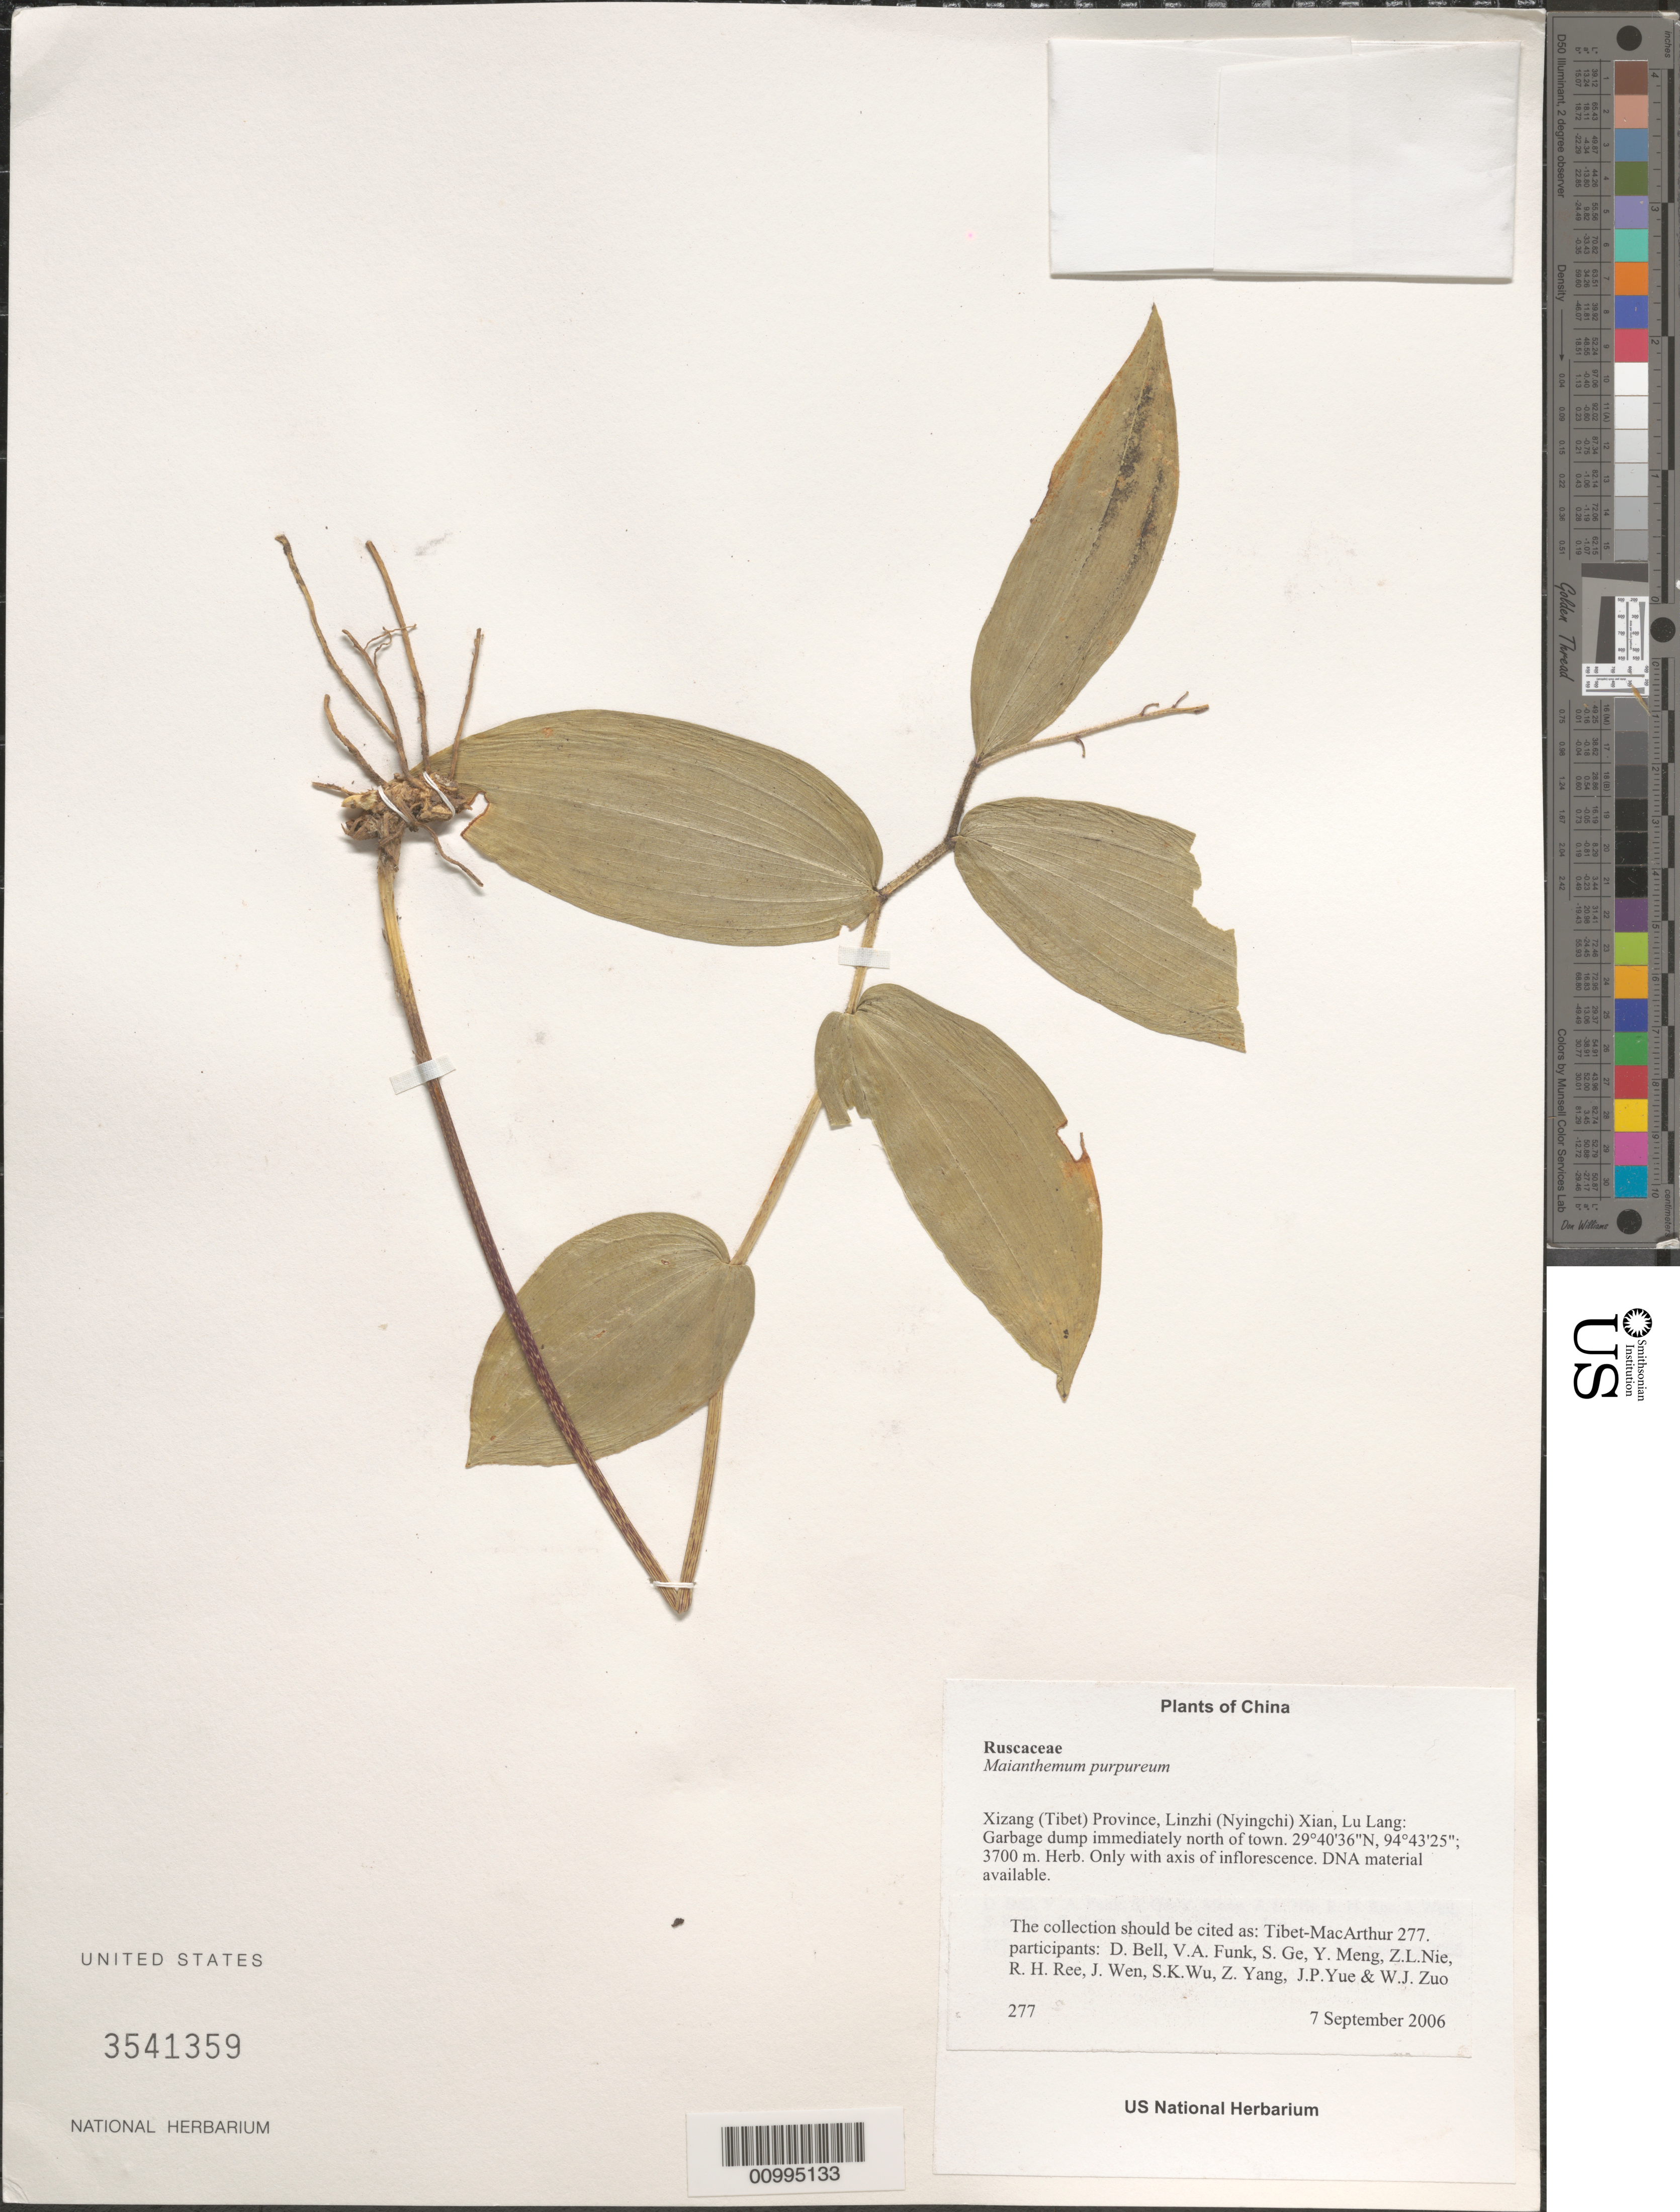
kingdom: Plantae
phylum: Tracheophyta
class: Liliopsida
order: Asparagales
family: Asparagaceae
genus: Maianthemum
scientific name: Maianthemum purpureum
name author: (Wall.) LaFrankie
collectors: Tibet-MacArthur, D. A. Bell, V. Funk, S. Ge, Y. Meng, Z. Nie, R. Ree, J. Wen, S. K. Wu, Z. Yang, J. Yue & W. Zuo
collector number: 277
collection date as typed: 07 Sep 2006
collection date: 2006-09-07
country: China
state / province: Xizang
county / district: Linzhi (Nyingchi) Xian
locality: Lu Lang. Garbage dump immediately north of town.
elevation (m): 3700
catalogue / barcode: US 3541359